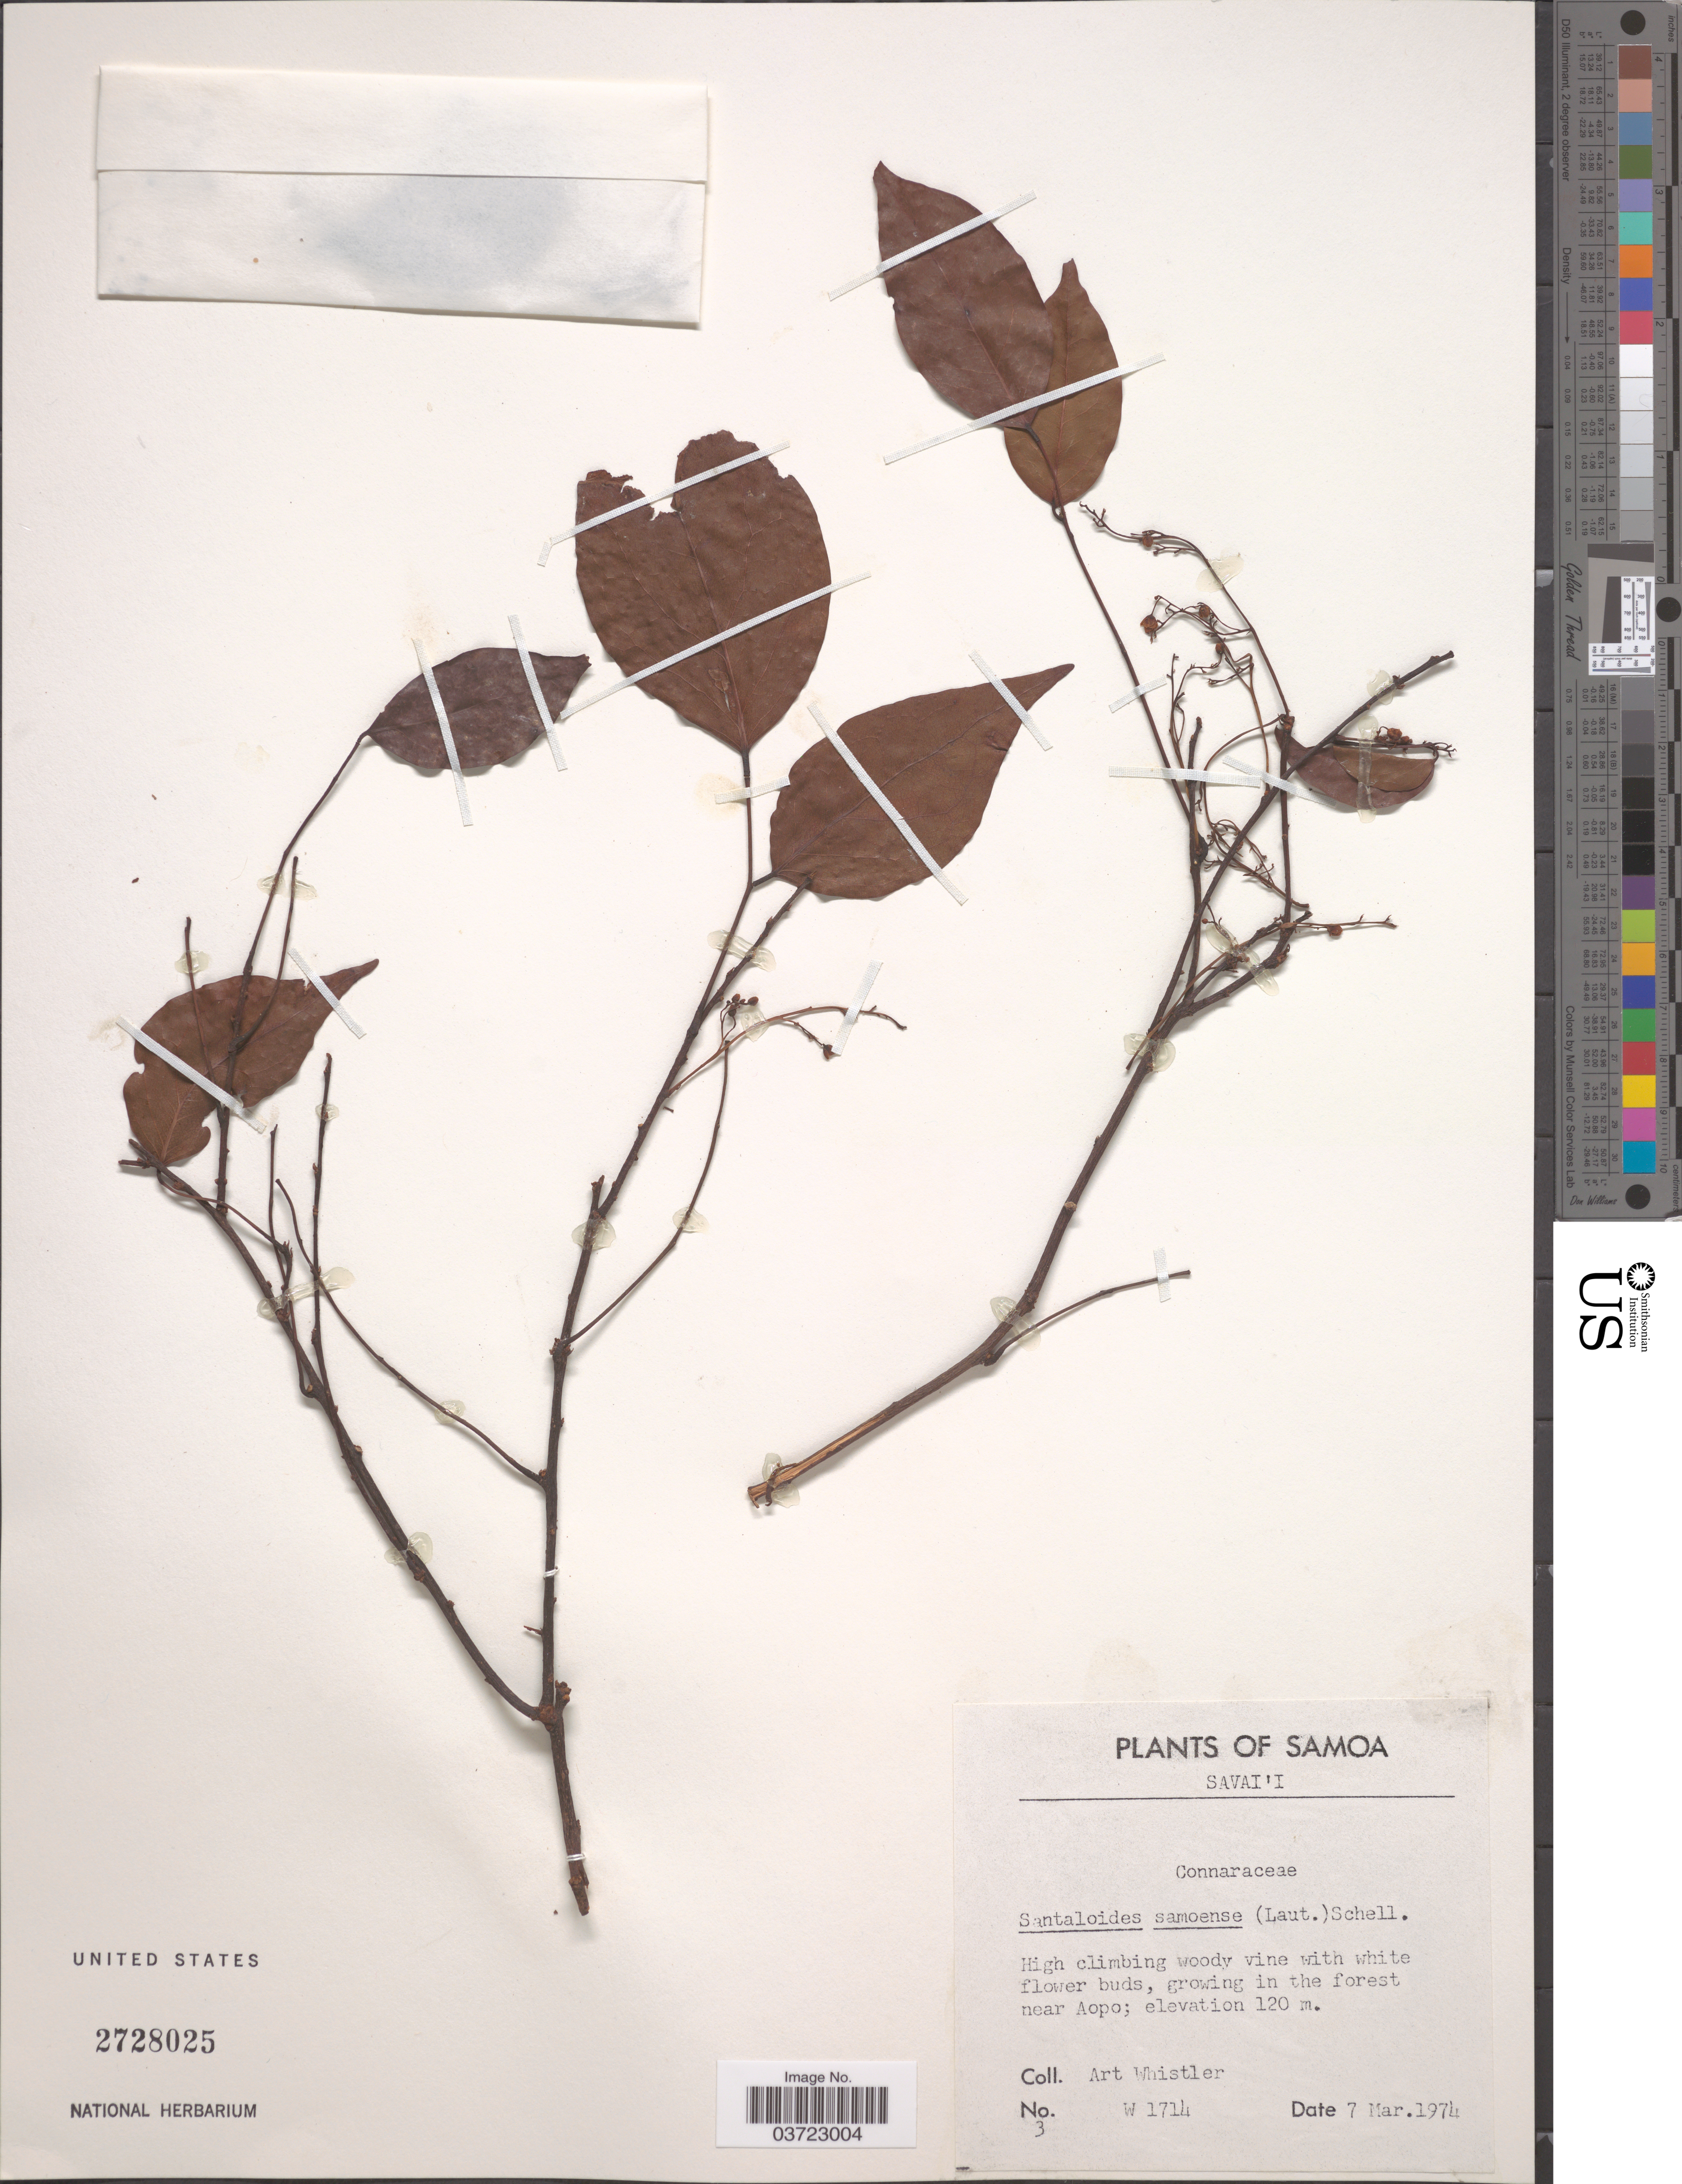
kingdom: Plantae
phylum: Tracheophyta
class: Magnoliopsida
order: Oxalidales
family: Connaraceae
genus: Rourea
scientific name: Rourea minor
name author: (Gaertn.) Leenh.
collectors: A. Whistler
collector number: W1714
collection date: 1974-03-07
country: Samoa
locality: Savai'i. In the forest near Aopo.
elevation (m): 120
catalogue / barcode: US 2728025